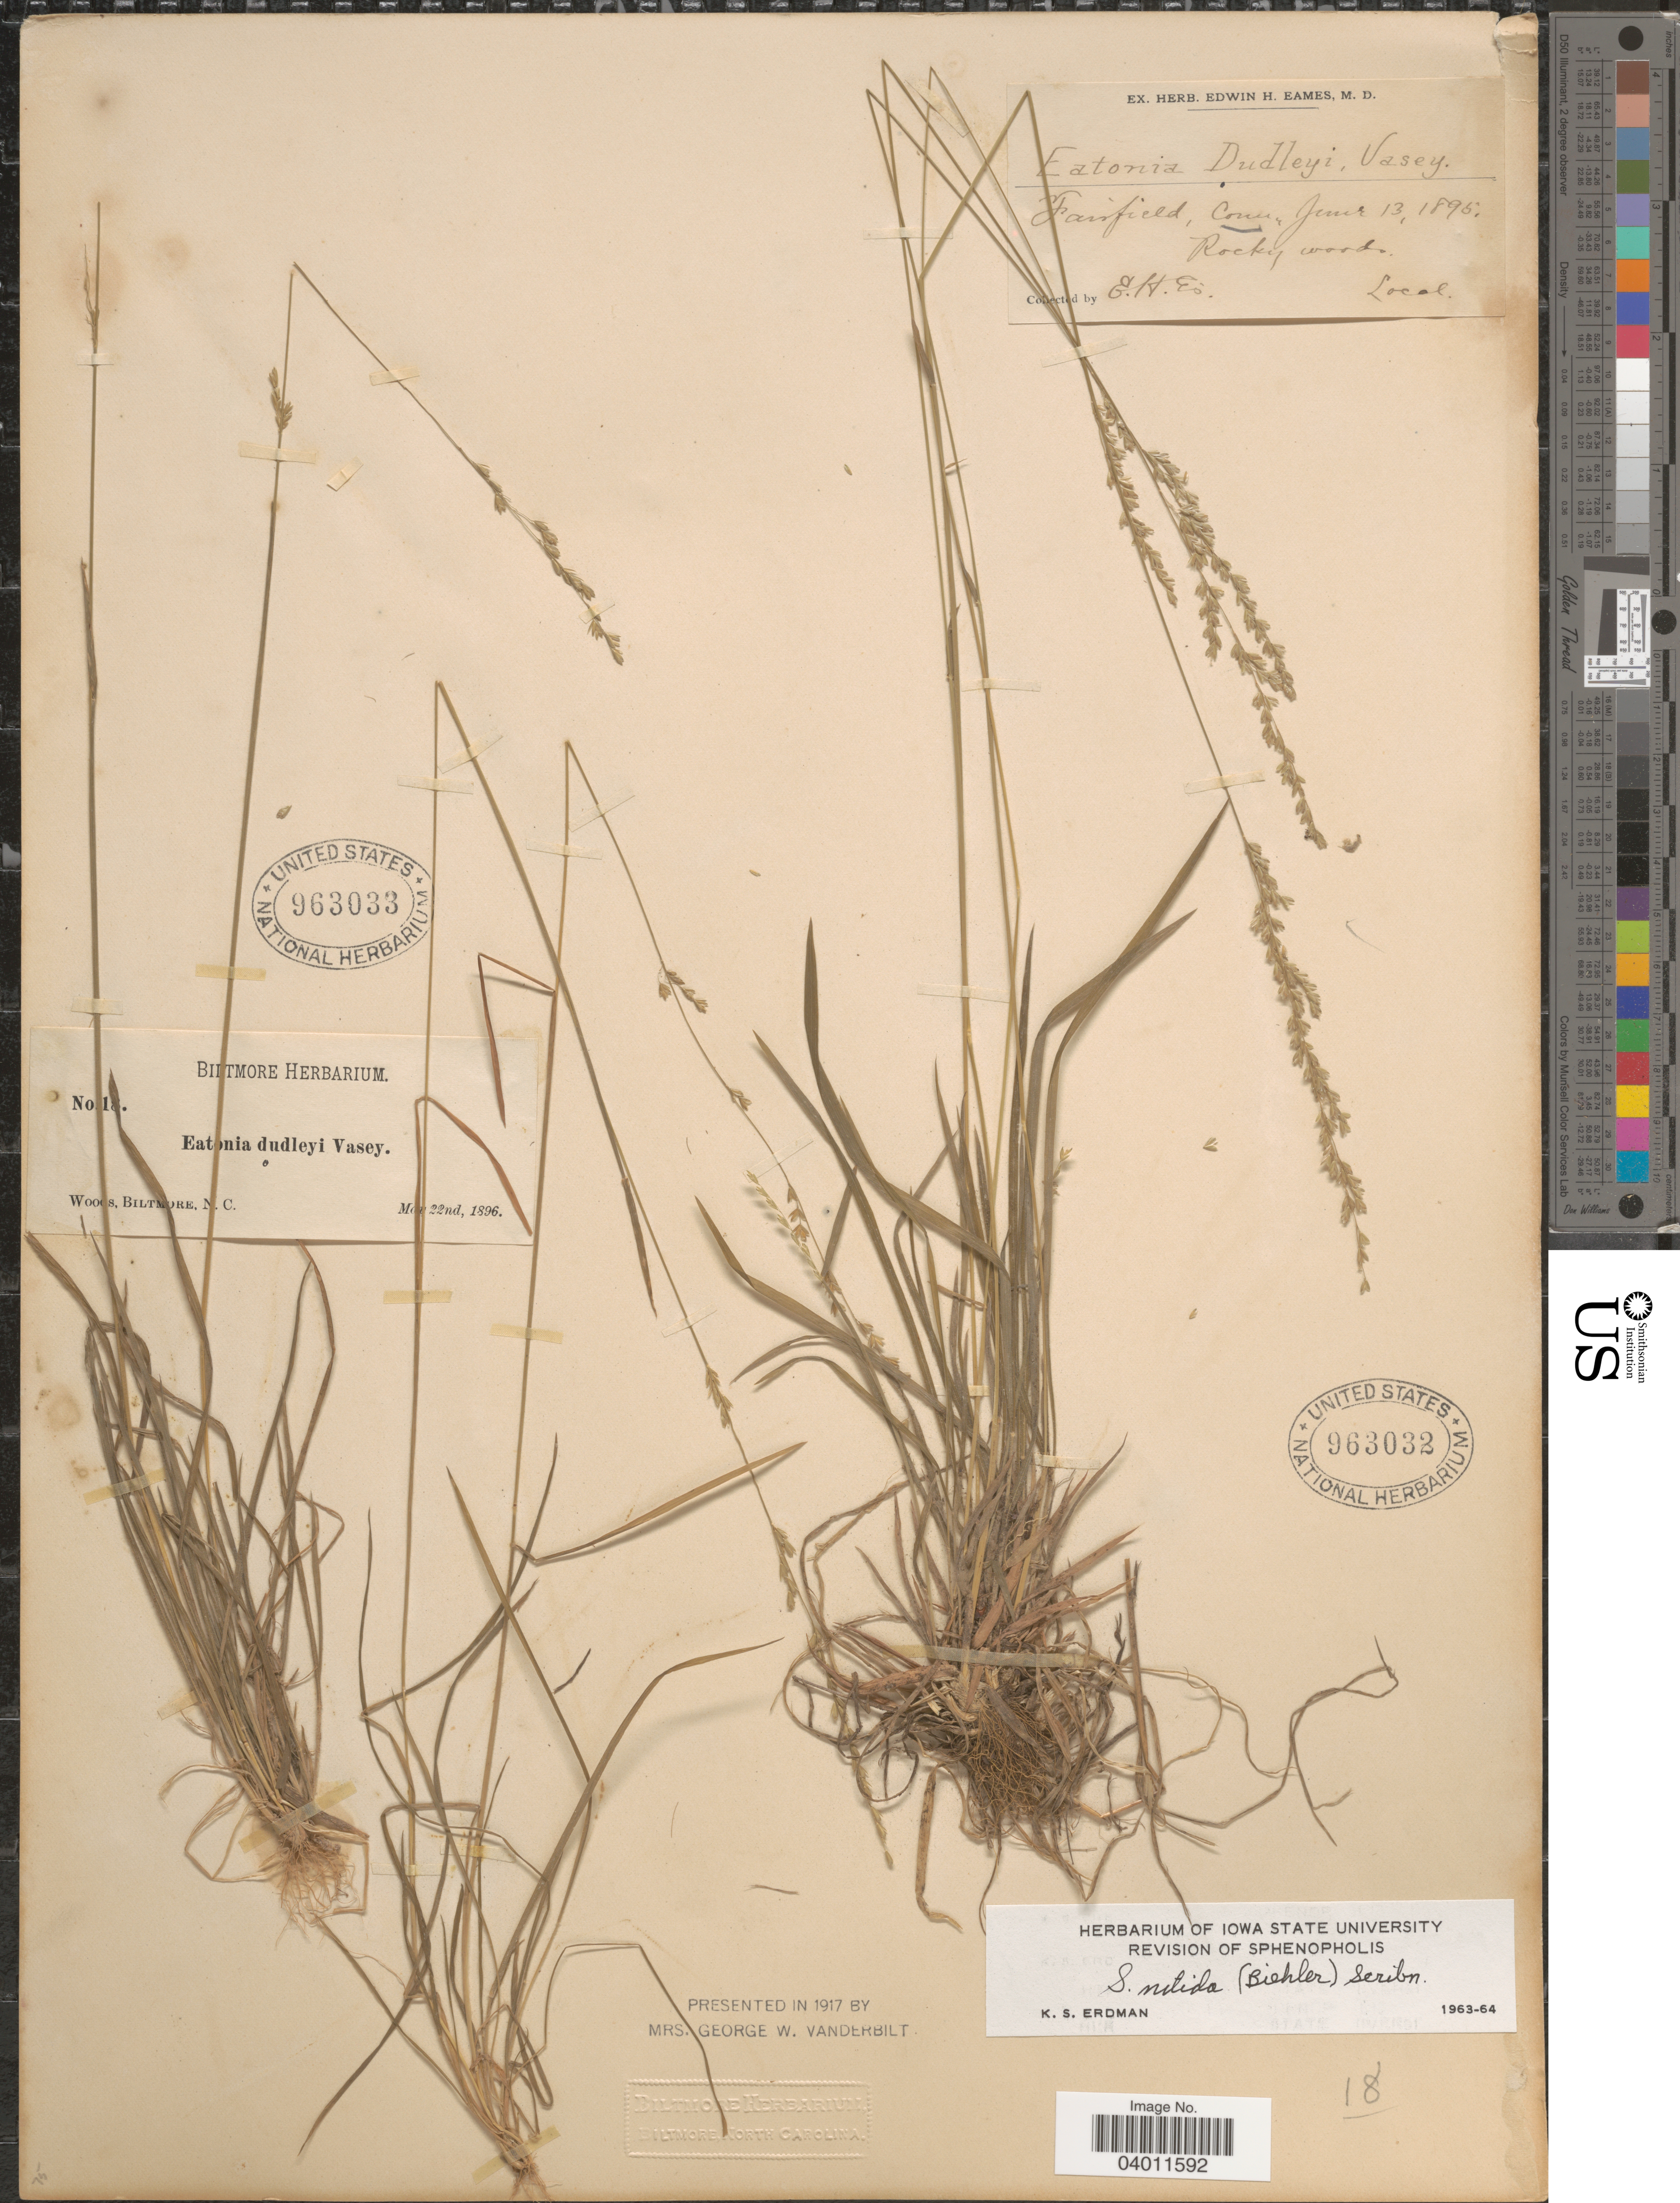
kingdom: Plantae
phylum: Tracheophyta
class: Liliopsida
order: Poales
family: Poaceae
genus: Sphenopholis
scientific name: Sphenopholis nitida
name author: (Biehler) Scribn.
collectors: ex herb. Biltmore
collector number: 1!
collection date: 1896-05-22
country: United States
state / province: North Carolina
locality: Woods, Biltmore.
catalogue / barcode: US 963033